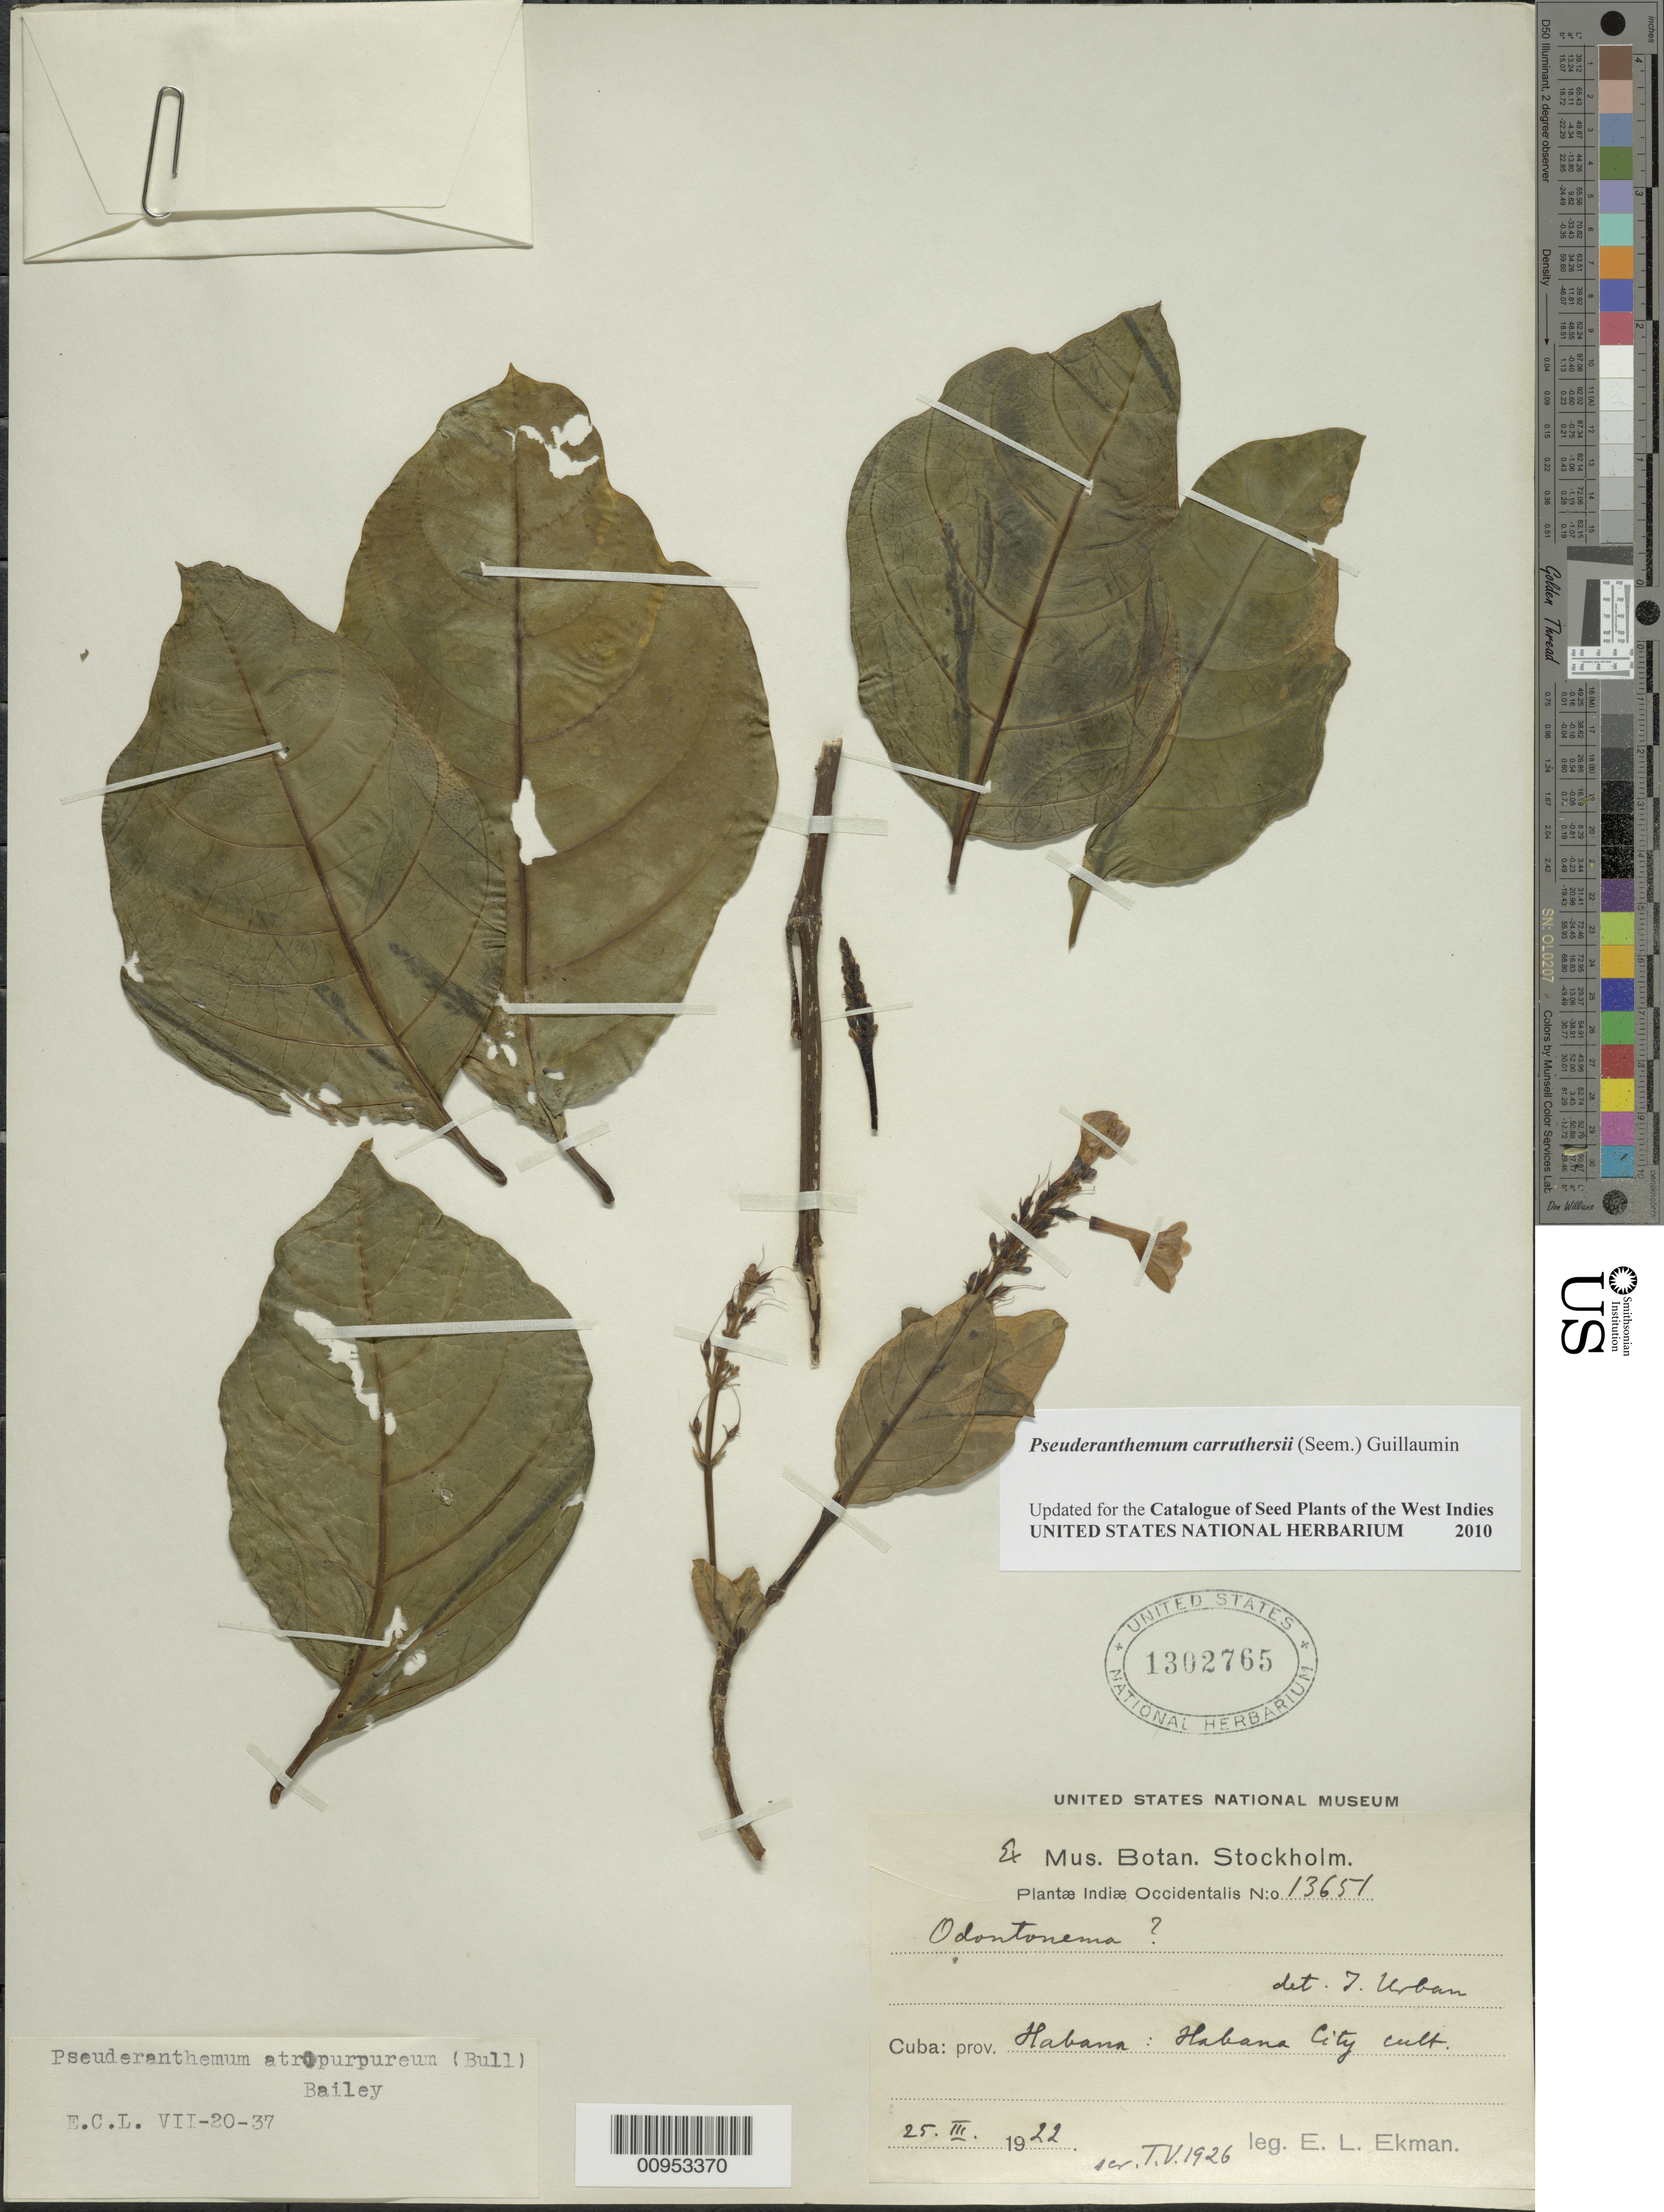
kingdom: Plantae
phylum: Tracheophyta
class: Magnoliopsida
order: Lamiales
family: Acanthaceae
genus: Pseuderanthemum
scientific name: Pseuderanthemum carruthersii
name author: (Seem.) Guillaumin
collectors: E. L. Ekman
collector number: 13651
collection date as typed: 25 Mar 1922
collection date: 1922-03-25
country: Cuba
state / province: La Habana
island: Cuba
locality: Habana City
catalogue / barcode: US 1302765